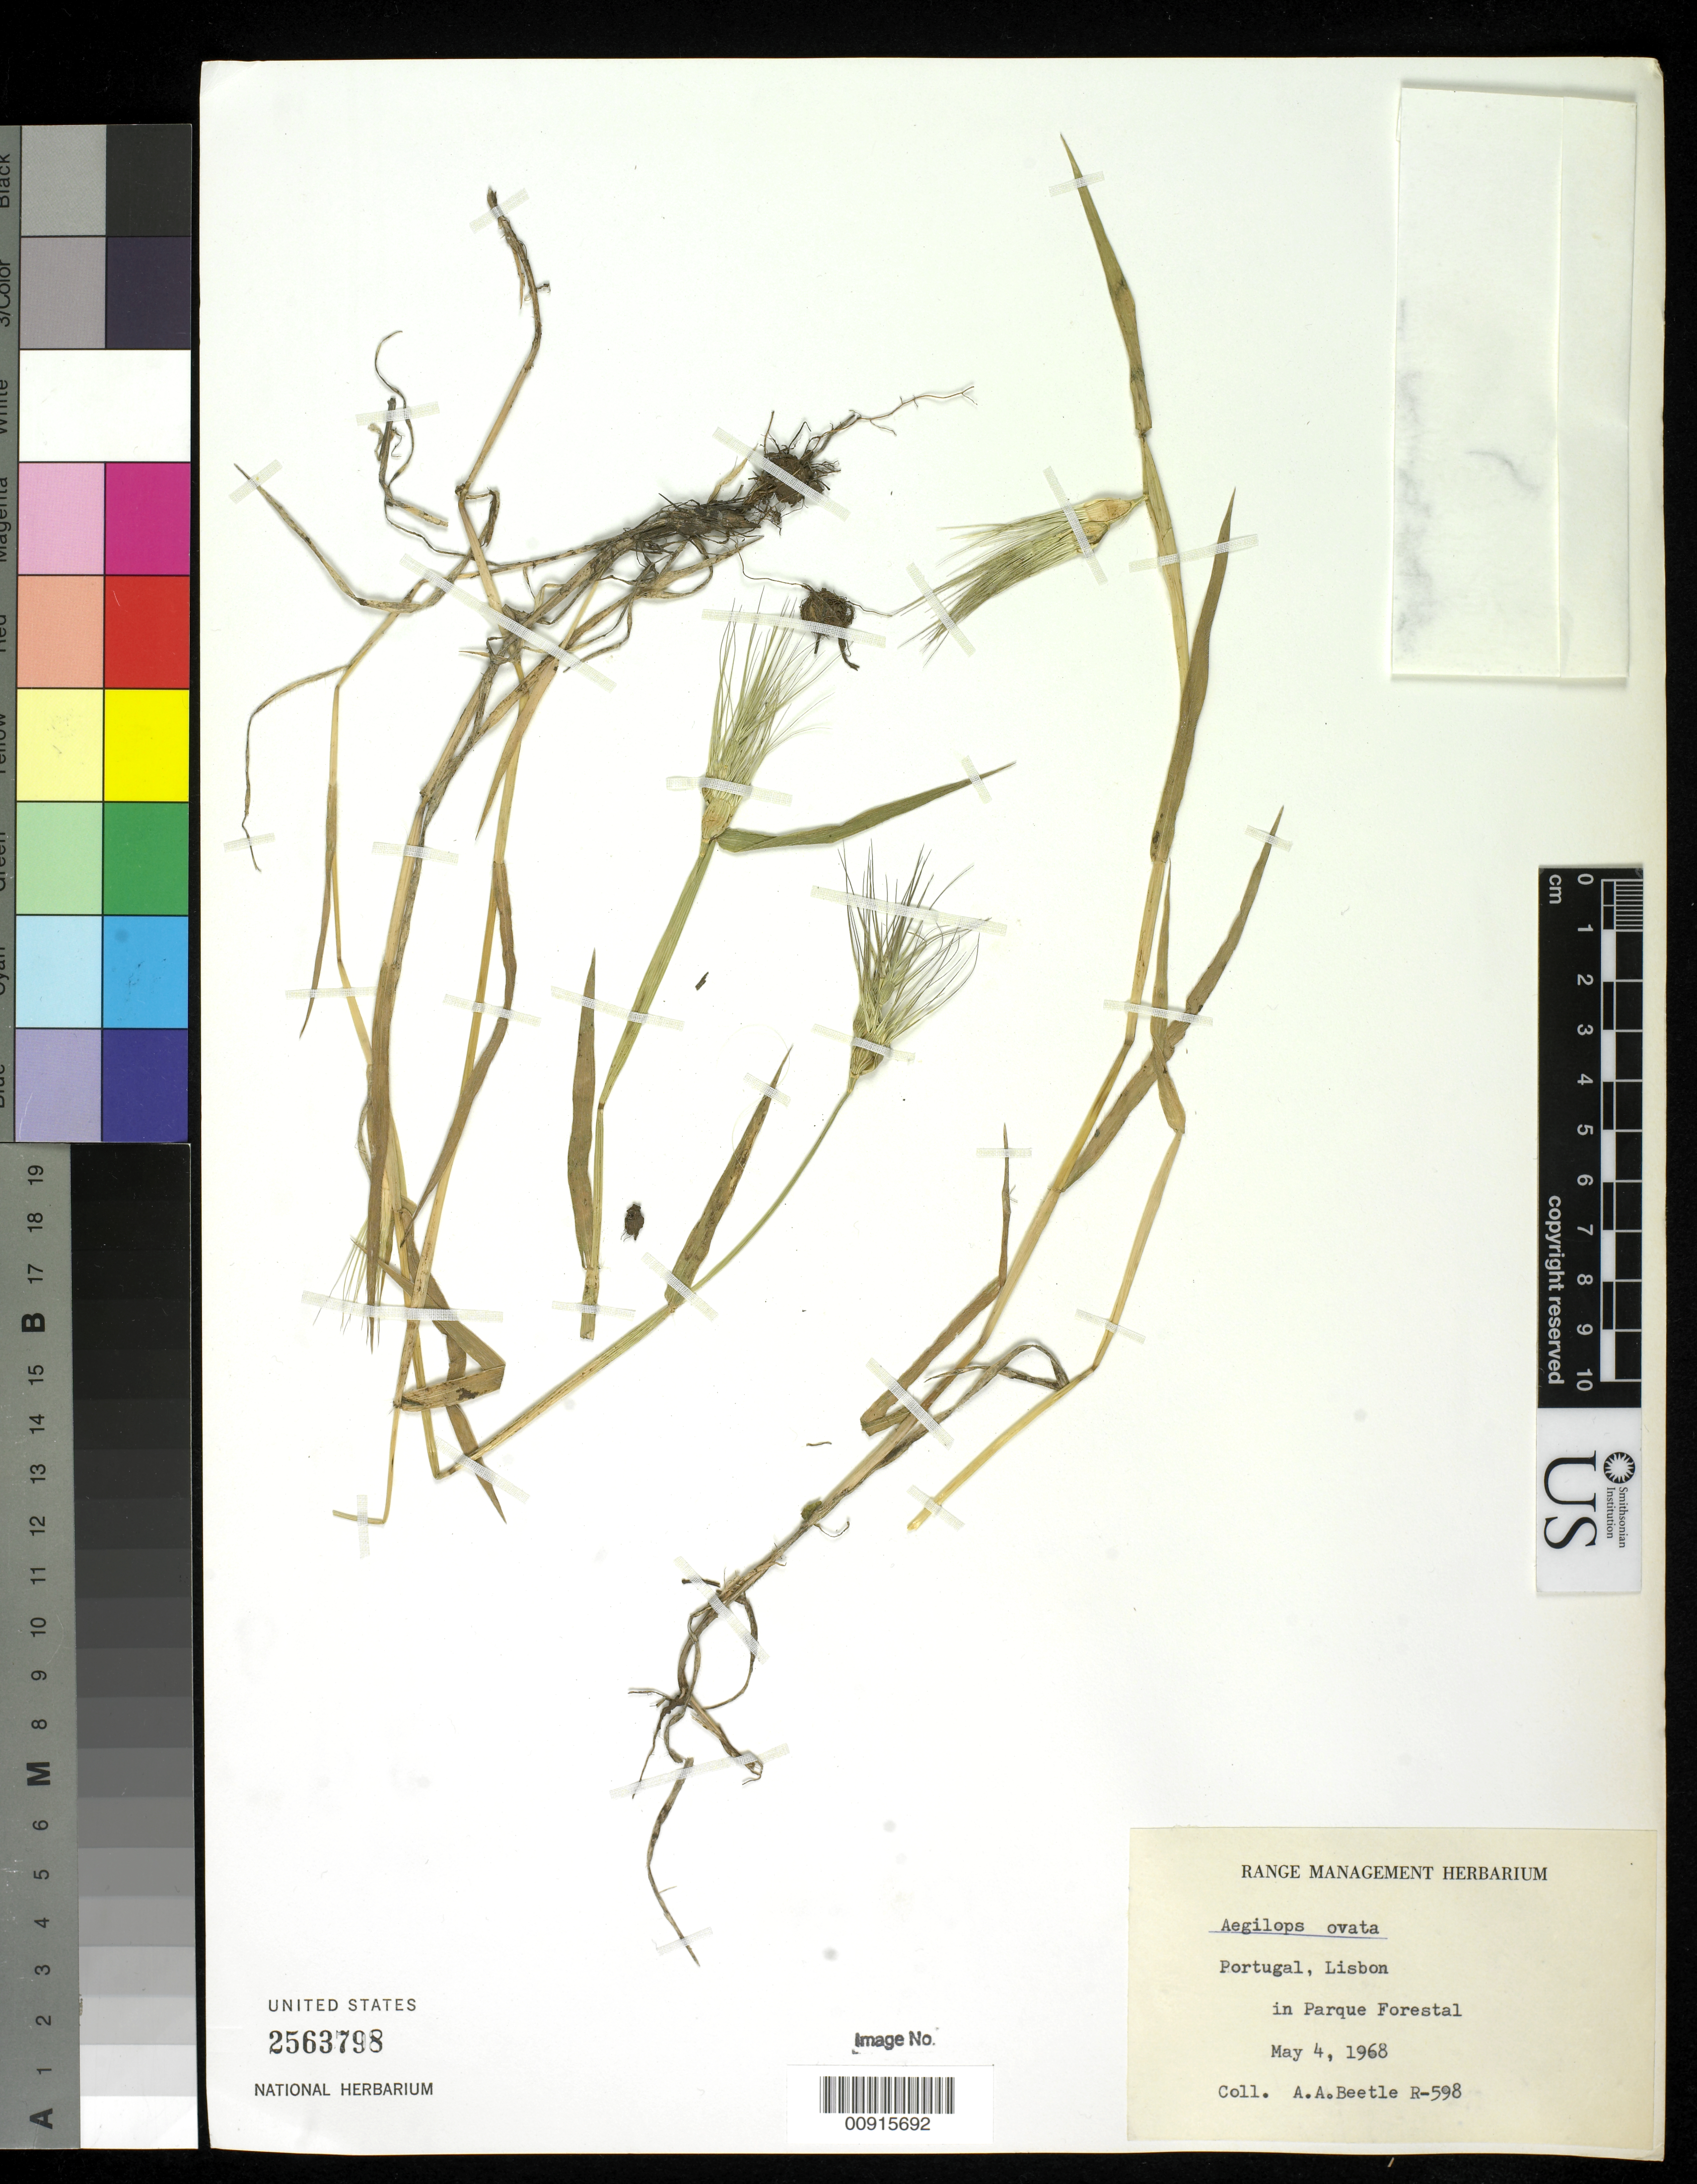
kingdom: Plantae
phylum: Tracheophyta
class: Liliopsida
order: Poales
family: Poaceae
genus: Aegilops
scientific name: Aegilops neglecta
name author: Req. ex Bertol.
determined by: Poaceae Reorganization Project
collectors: A. A. Beetle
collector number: R-598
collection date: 1968-05-04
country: Portugal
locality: Lisbon, in Parque Forestal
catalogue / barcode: US 2563798